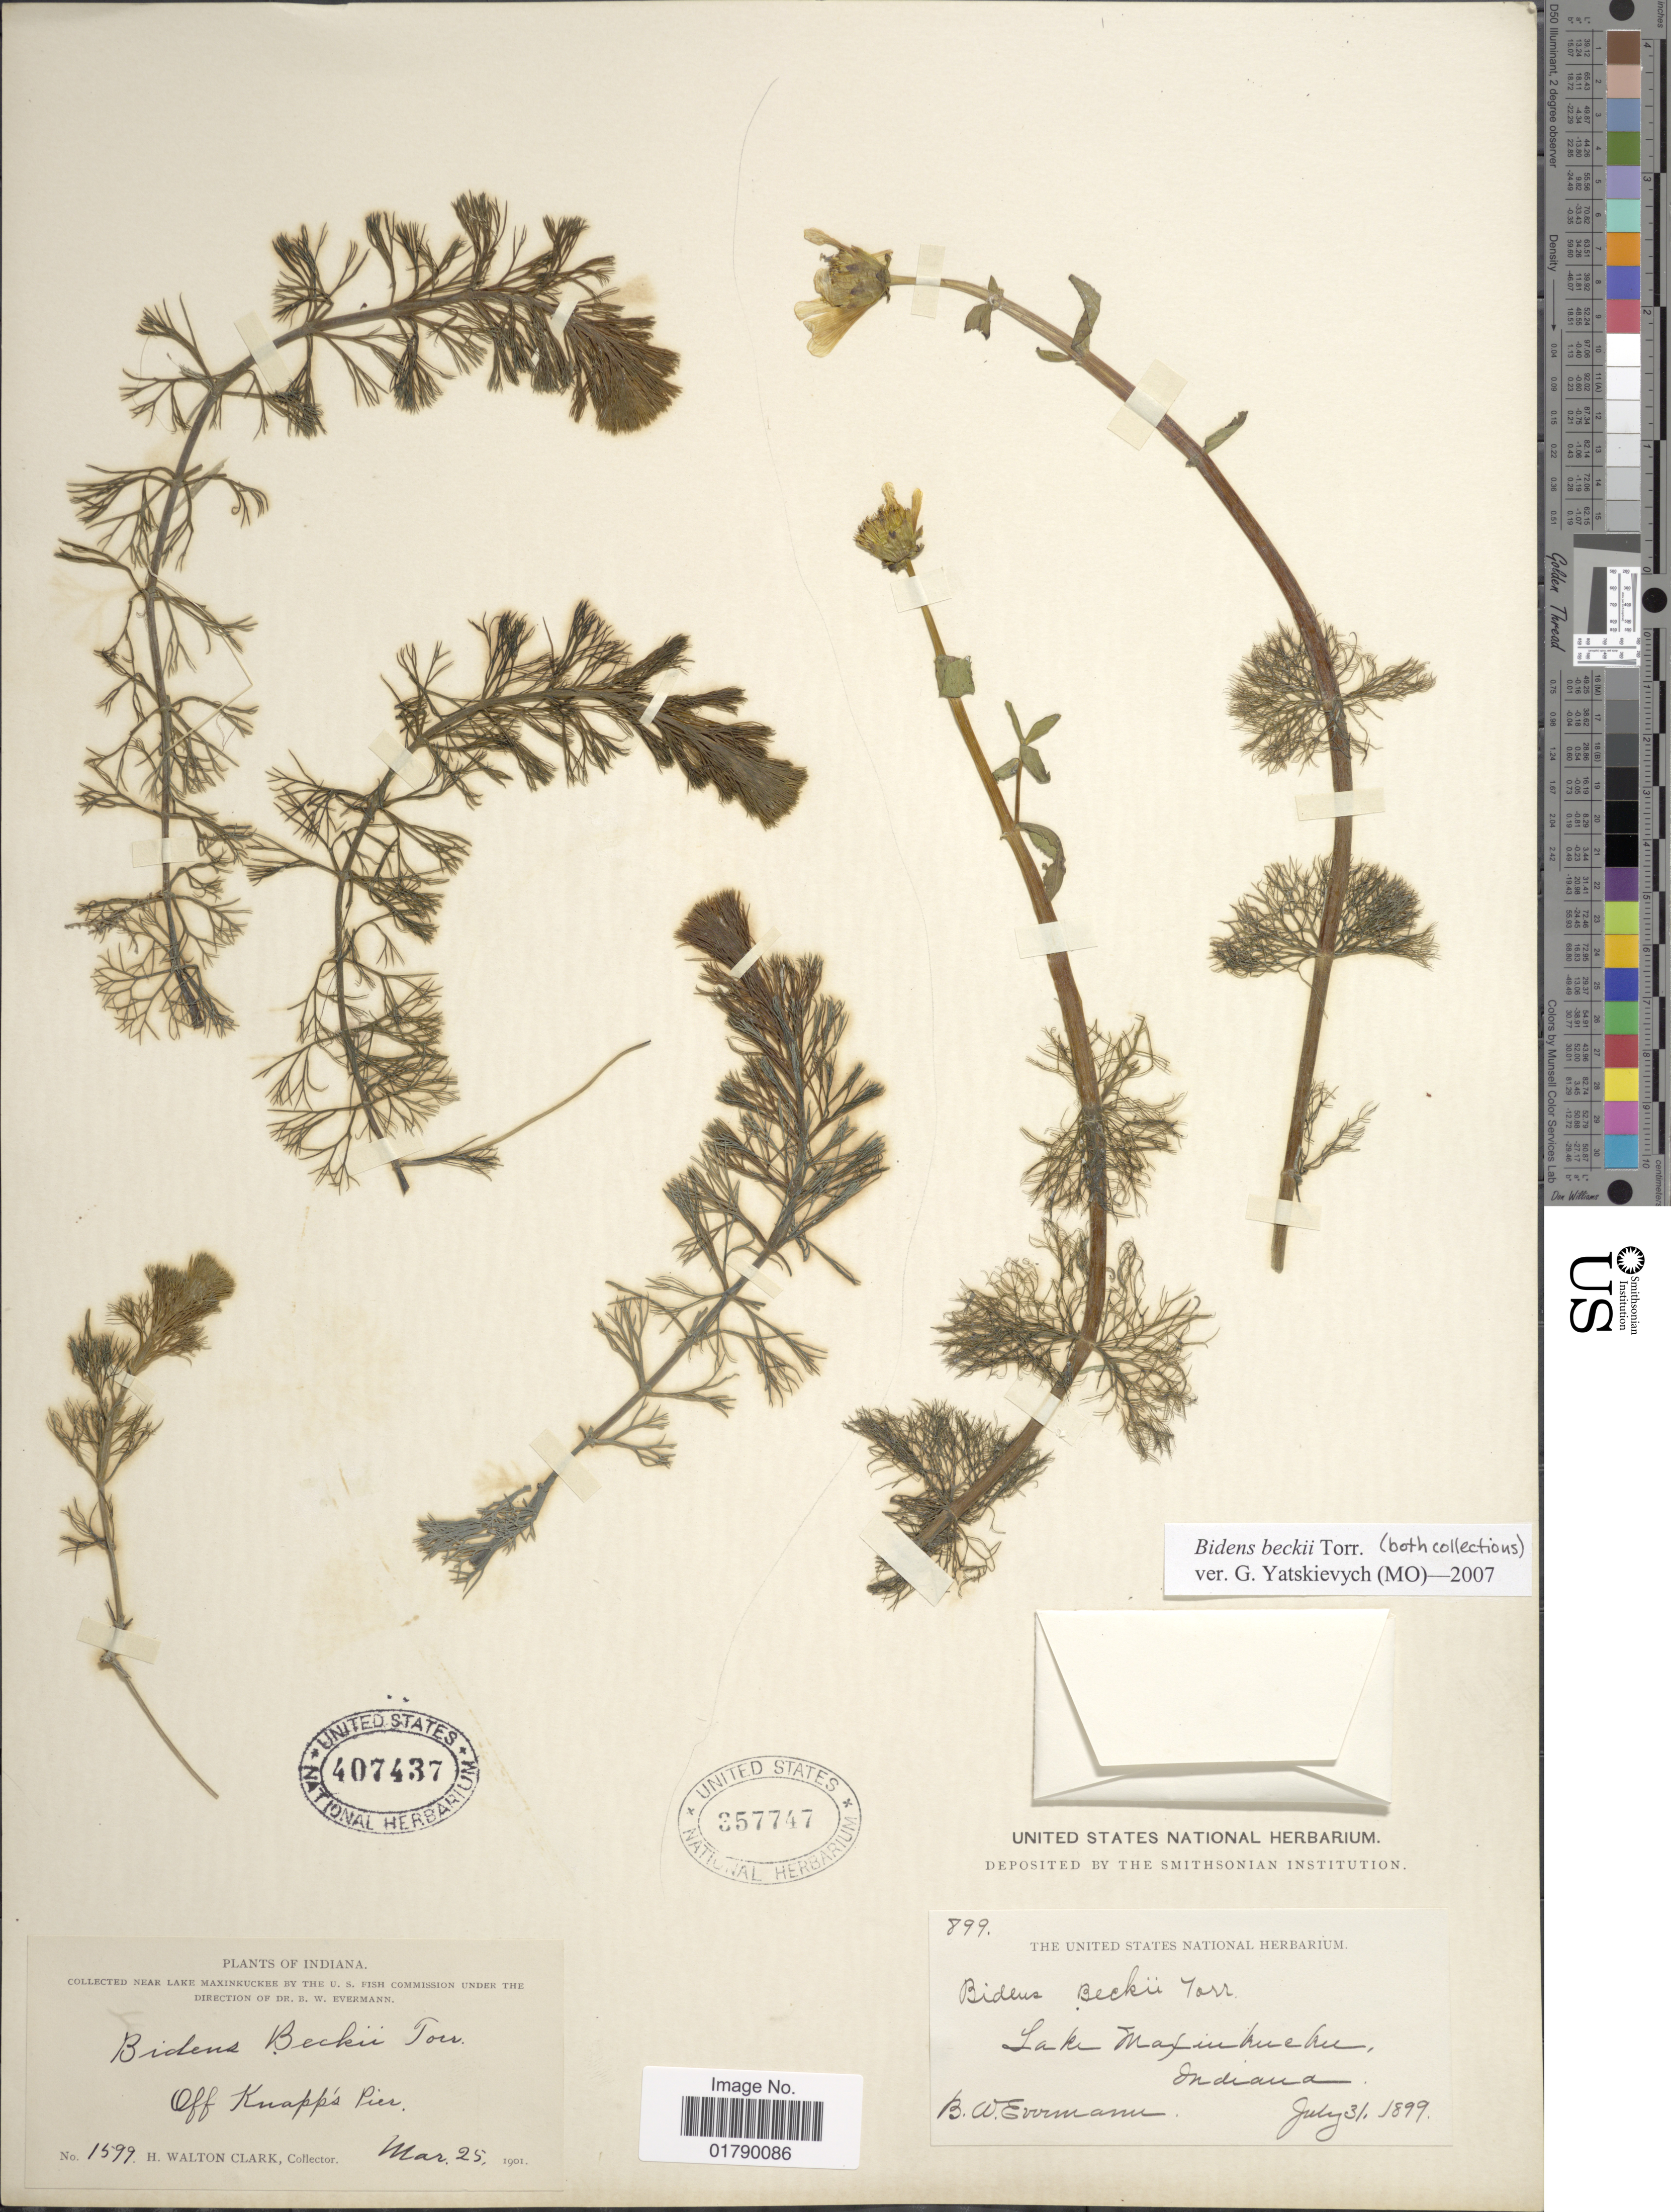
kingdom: Plantae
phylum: Tracheophyta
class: Magnoliopsida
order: Asterales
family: Asteraceae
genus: Megalodonta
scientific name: Megalodonta sp.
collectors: B. W. Evermann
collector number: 899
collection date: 1899-07-31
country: United States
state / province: Indiana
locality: Lake Maxinkuckee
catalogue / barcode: US 357747-2